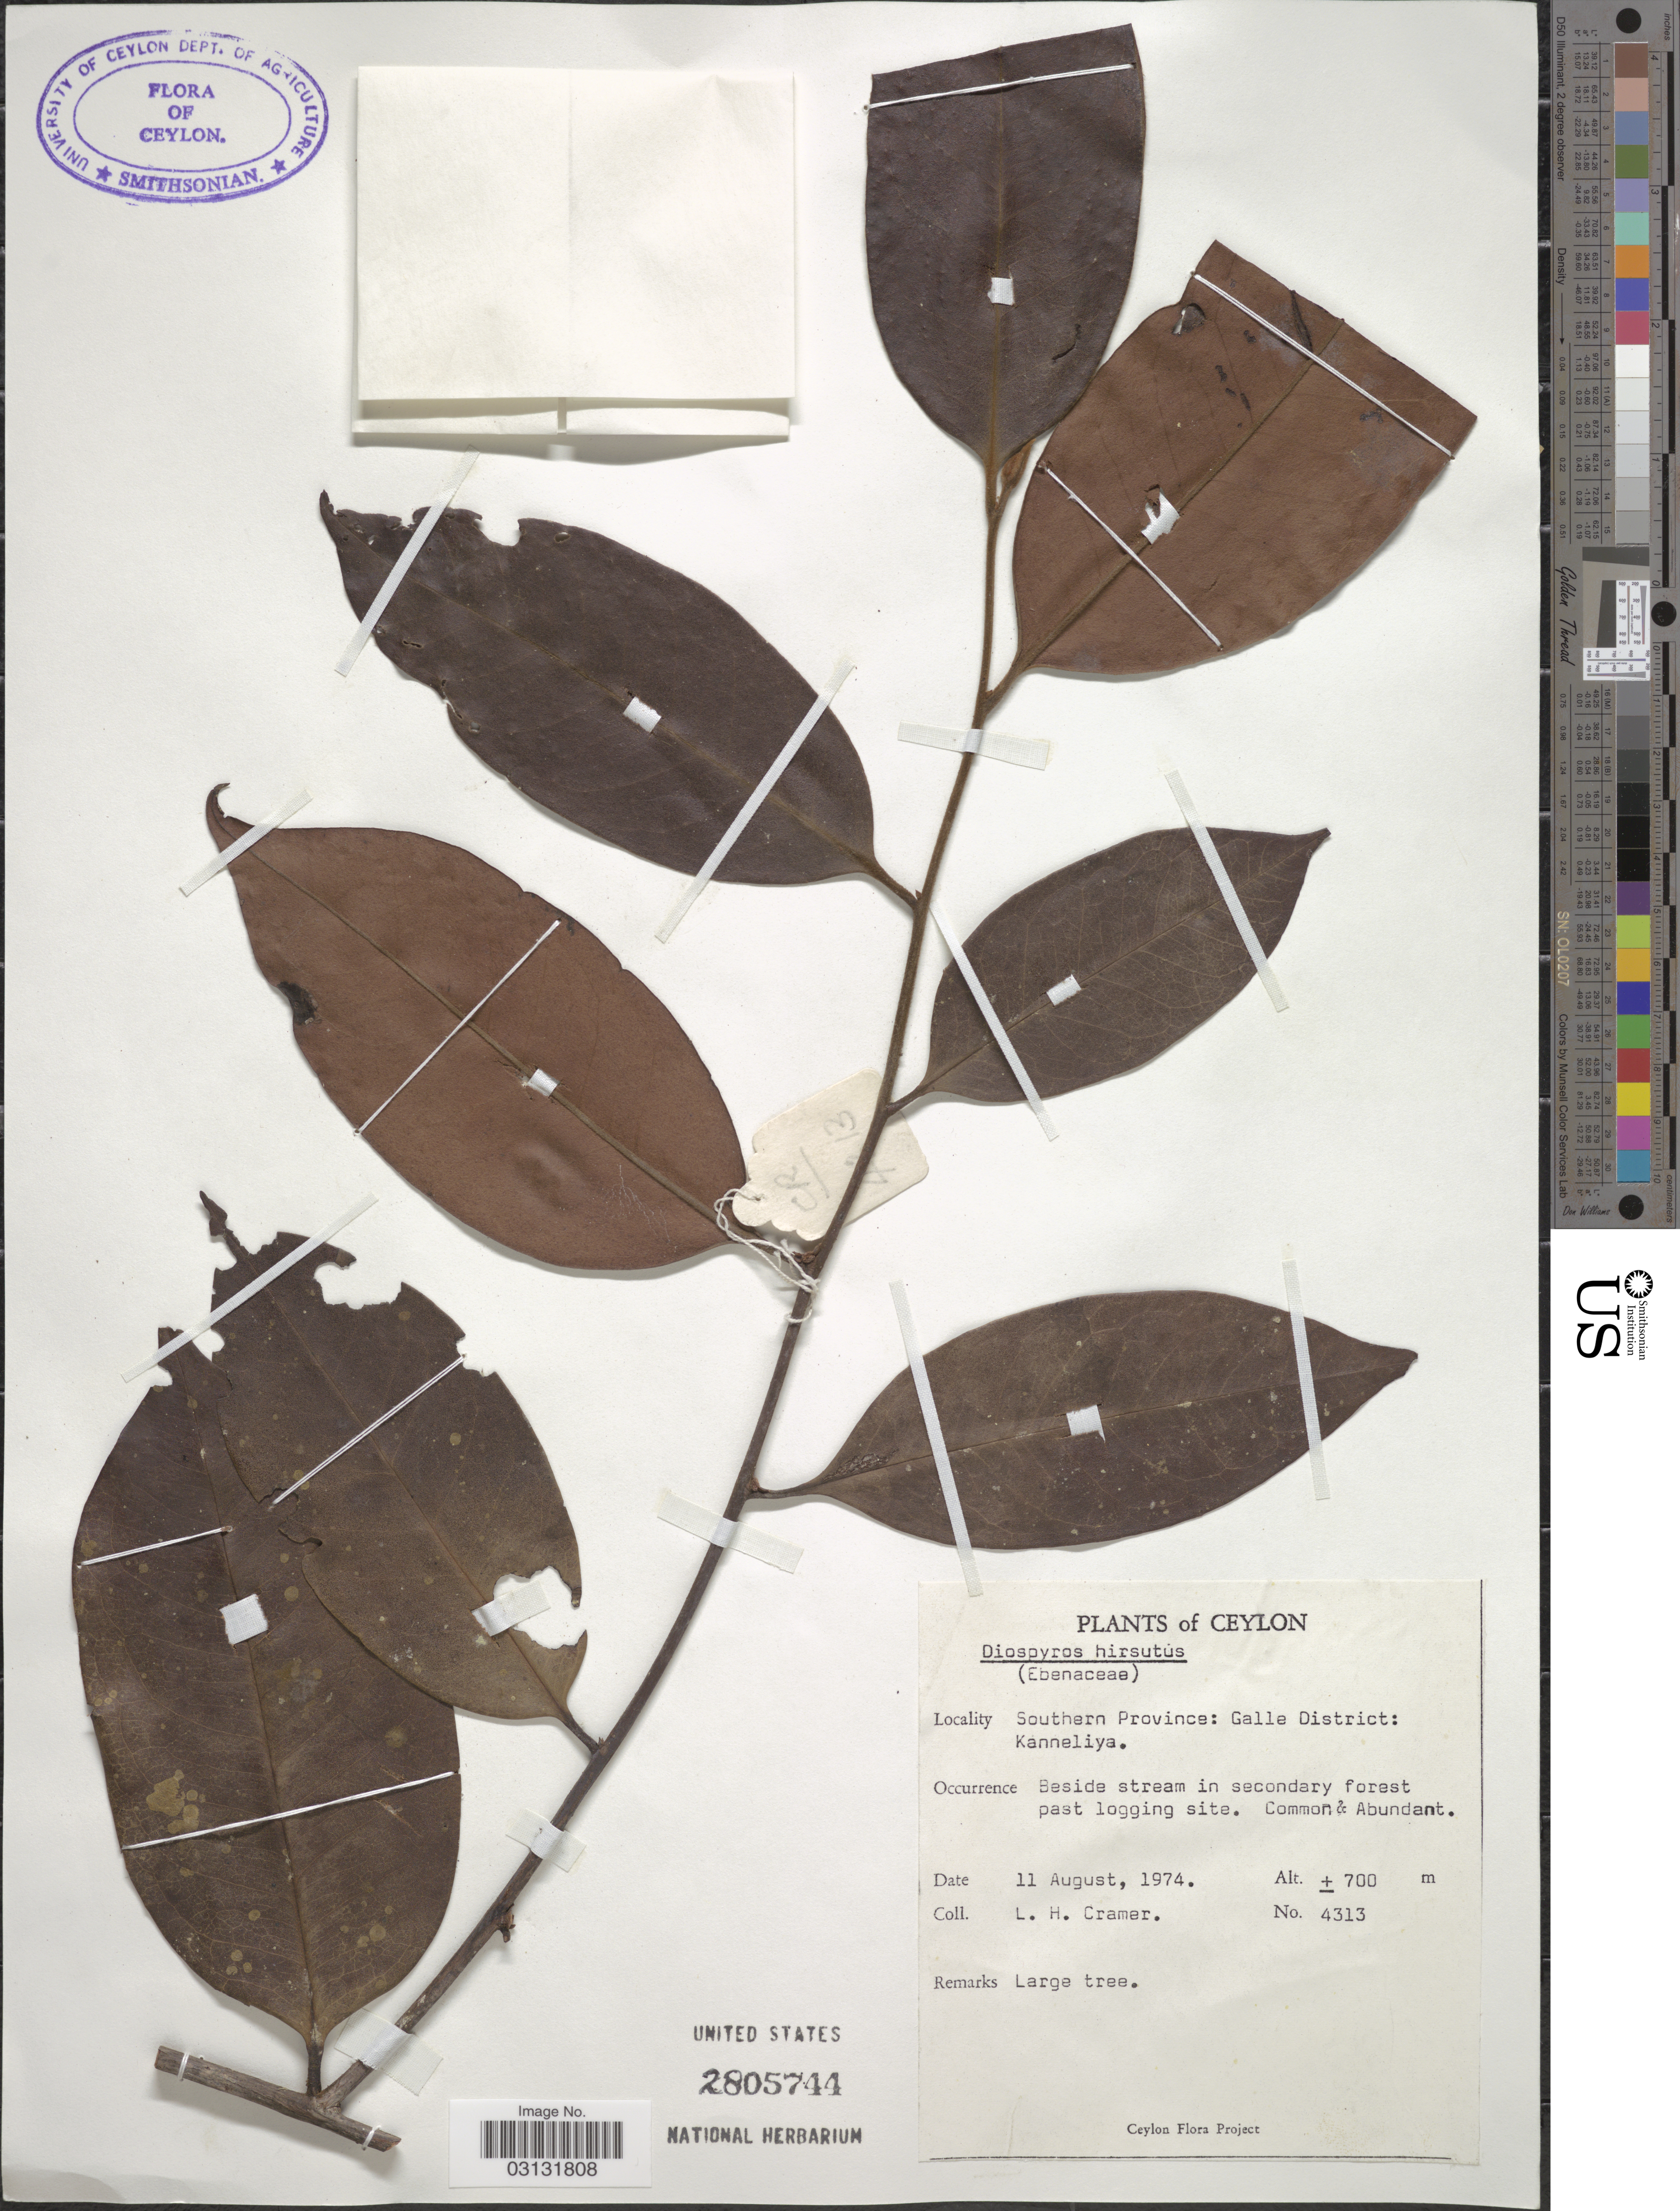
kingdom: Plantae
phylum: Tracheophyta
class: Magnoliopsida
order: Ericales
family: Ebenaceae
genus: Diospyros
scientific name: Diospyros hirsuta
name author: L. f.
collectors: L. H. Cramer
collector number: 4313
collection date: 1974-08-11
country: Sri Lanka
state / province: Southern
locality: Ceylon. Southern Province: Galle District: Kanneliya.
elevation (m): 700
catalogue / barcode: US 2805744